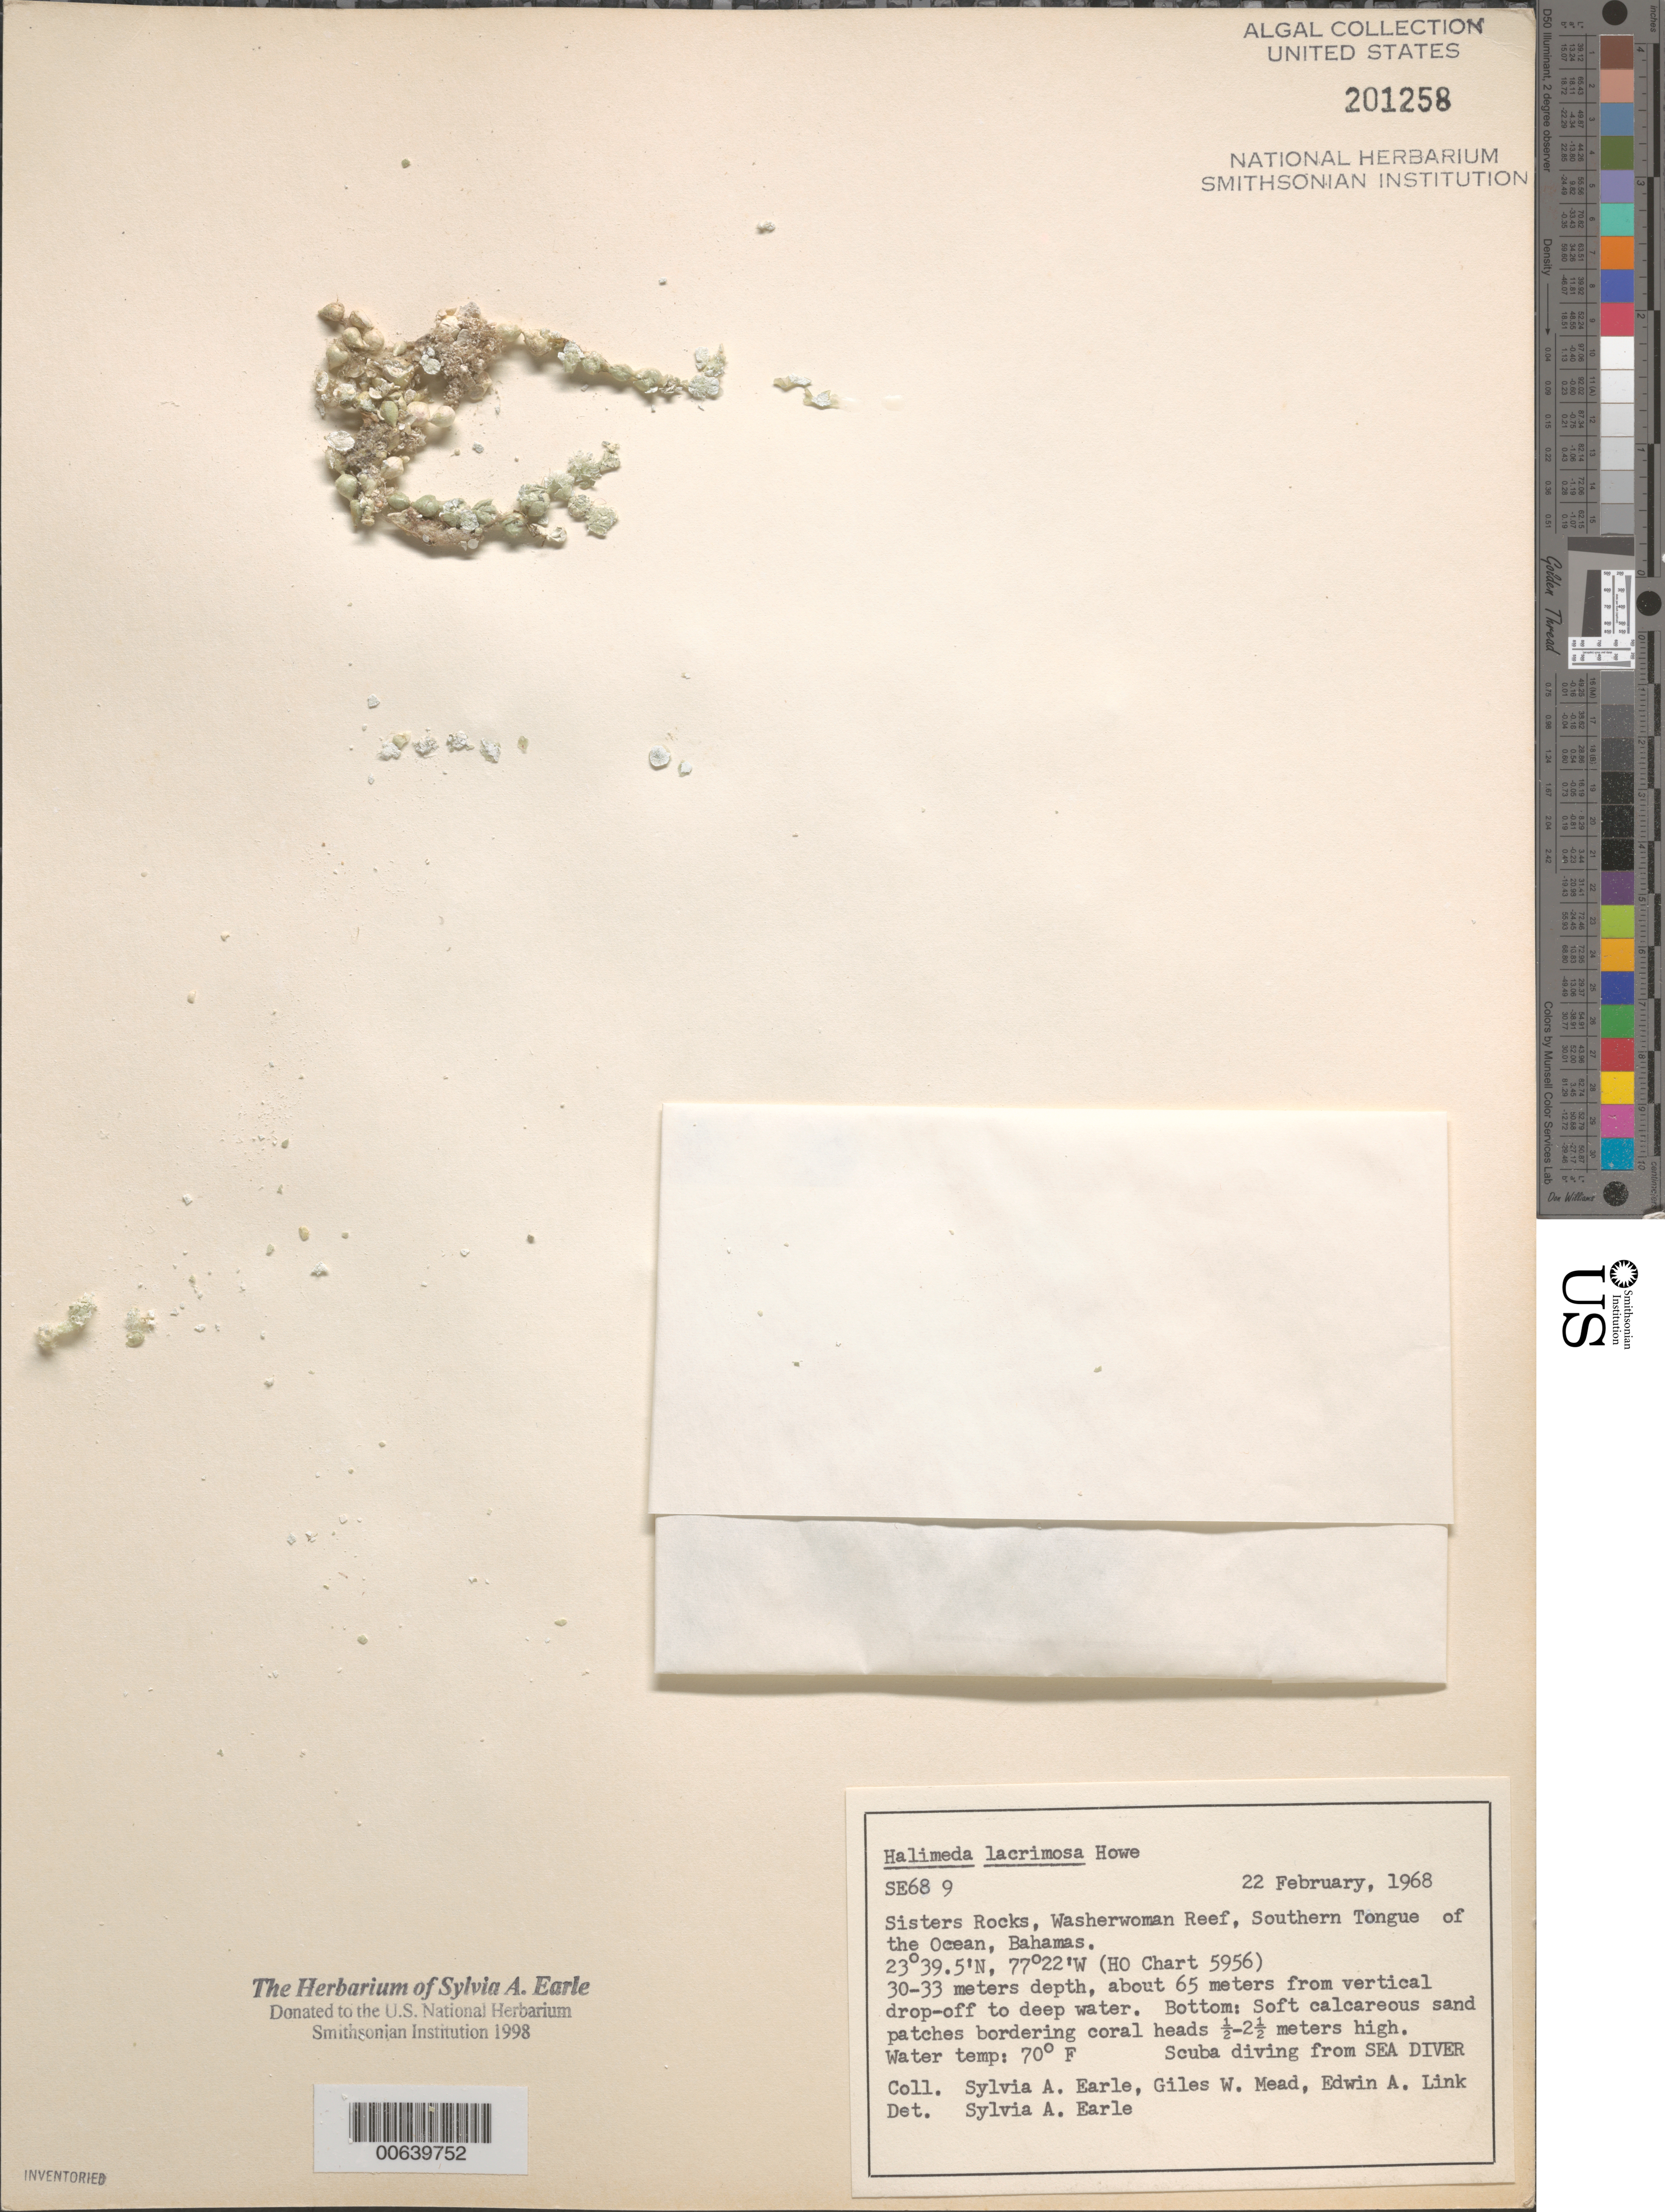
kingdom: Plantae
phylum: Chlorophyta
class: Ulvophyceae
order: Bryopsidales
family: Halimedaceae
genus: Halimeda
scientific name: Halimeda lacrimosa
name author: M. Howe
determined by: Earle, S. A.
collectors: S. A. Earle, G. W. Mead & E. A. Link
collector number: SE 689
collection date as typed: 22 Feb 1968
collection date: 1968-02-22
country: Bahamas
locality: Sisters Rocks, Washerwoman Reef, Southern Tongue of the Ocean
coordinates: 23 39.5' N, 77 22' W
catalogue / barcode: US 201258